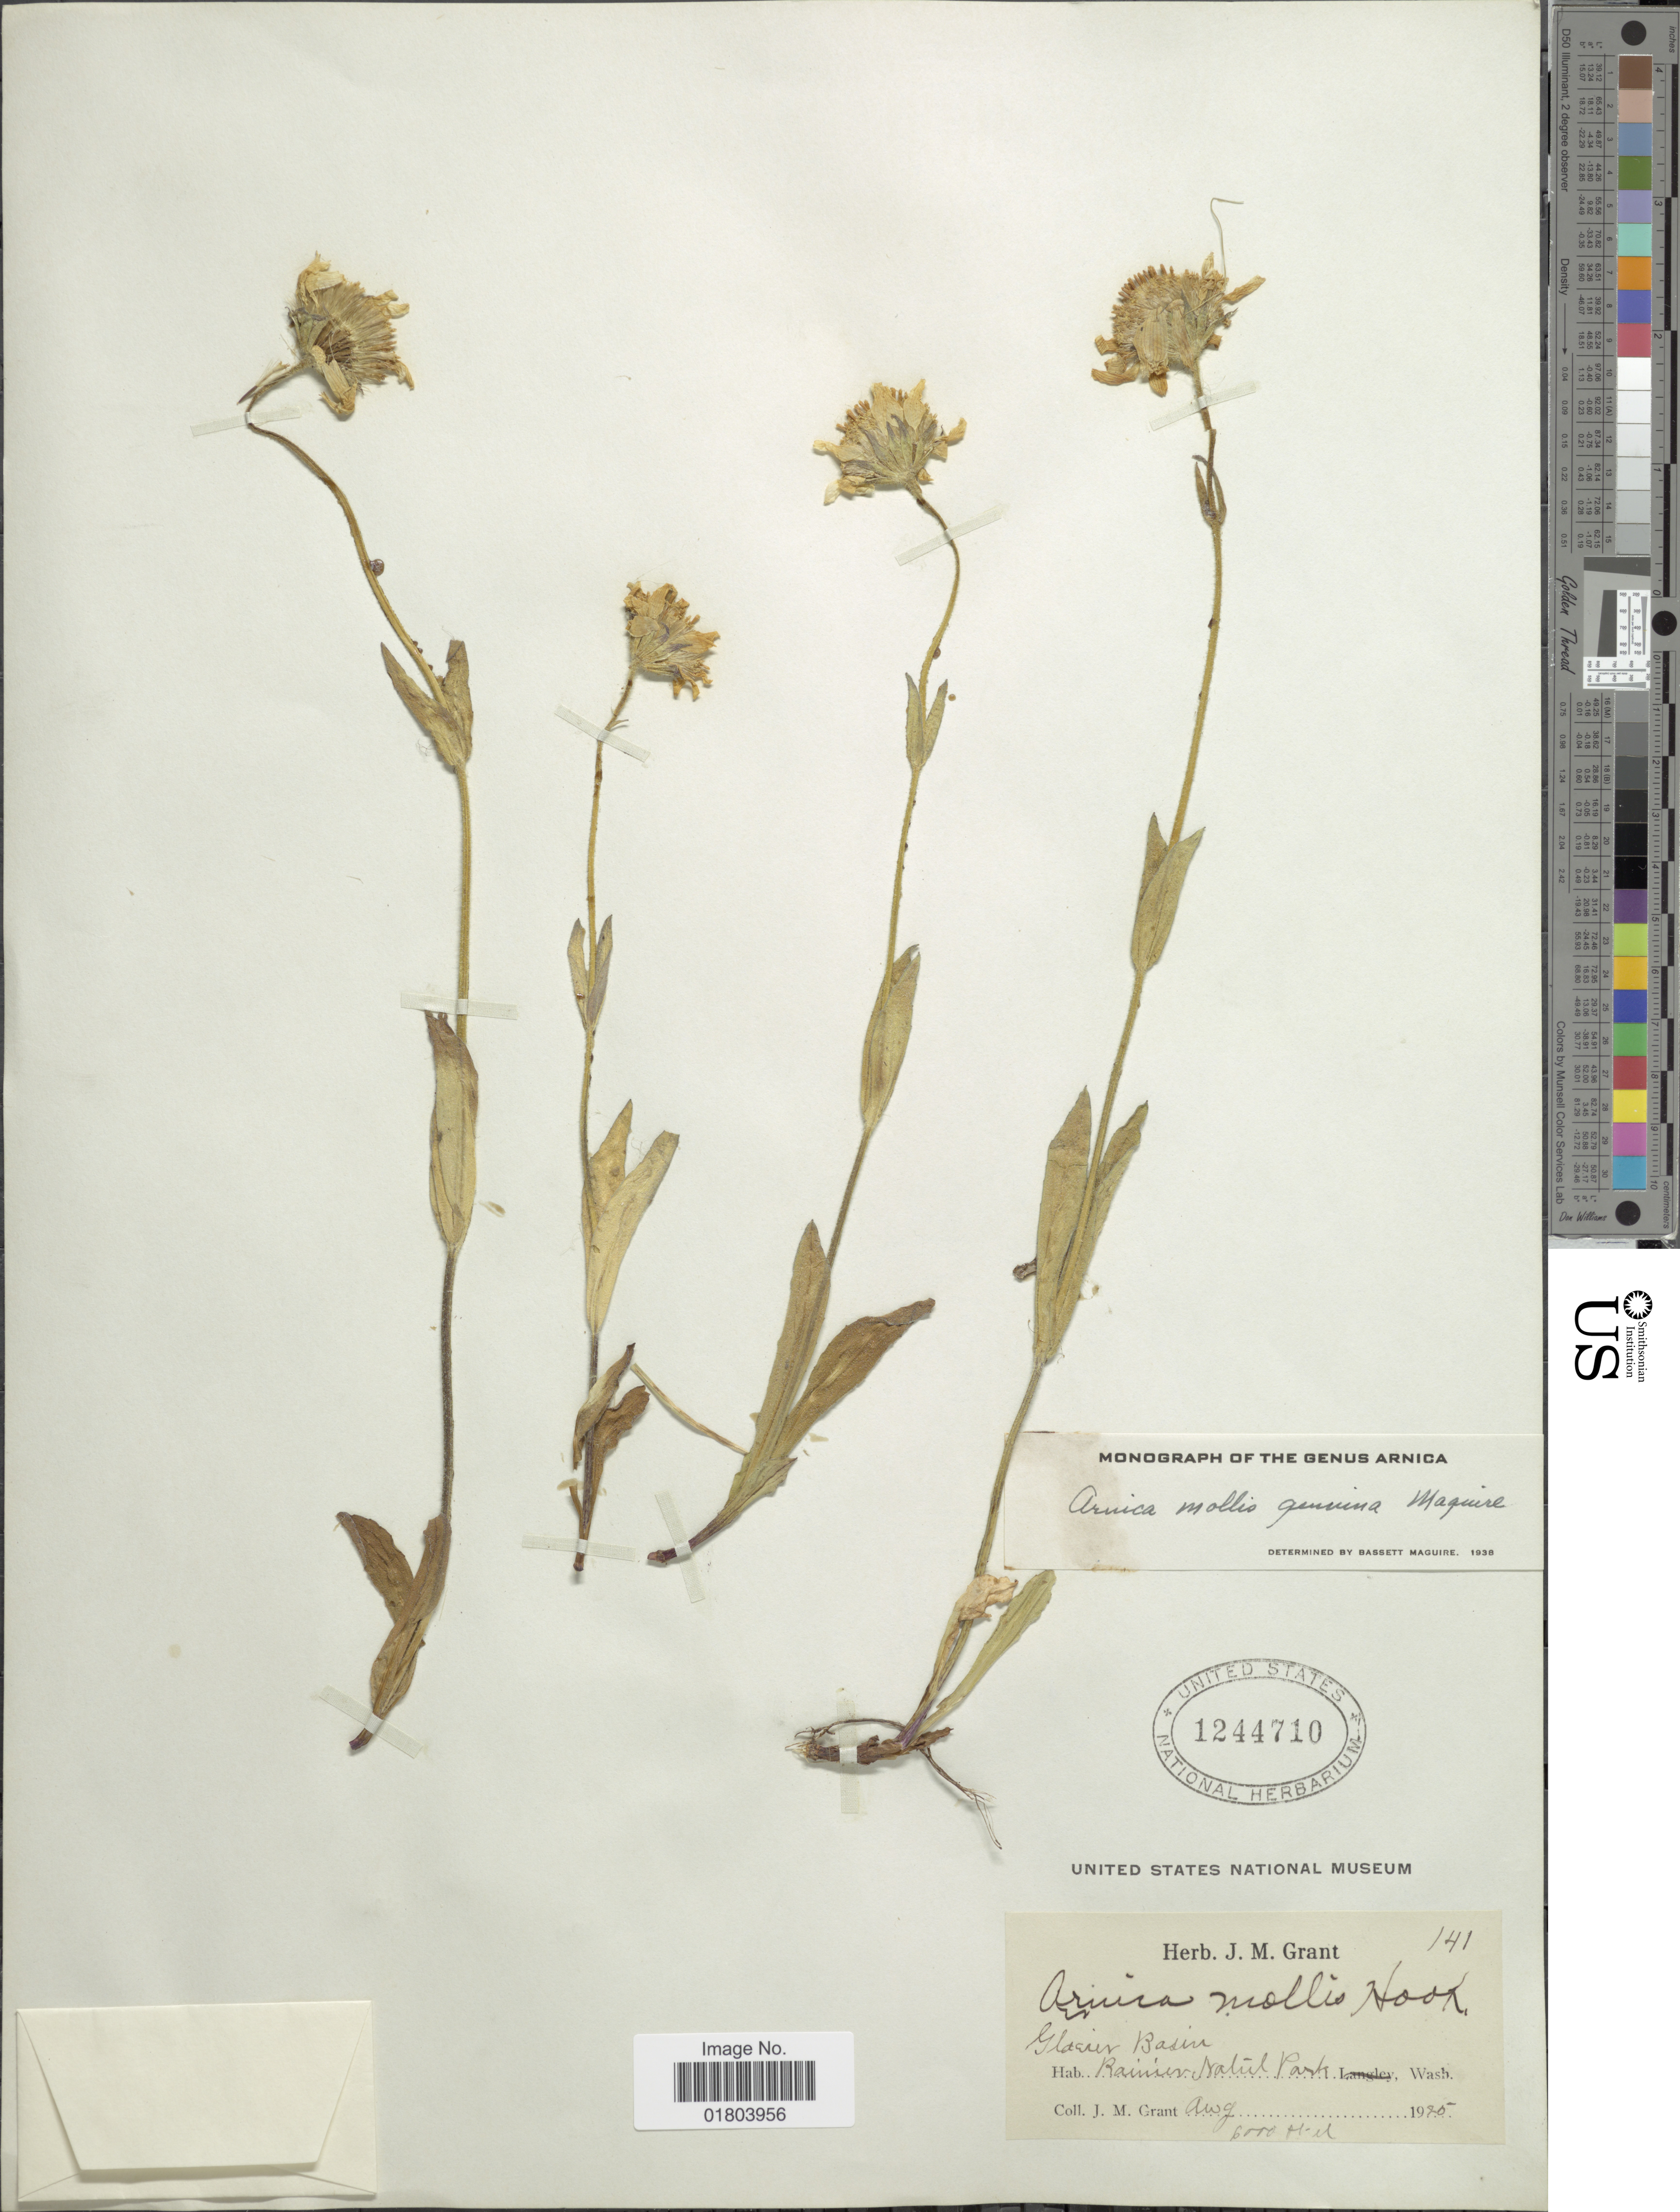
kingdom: Plantae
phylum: Tracheophyta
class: Magnoliopsida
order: Asterales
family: Asteraceae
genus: Arnica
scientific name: Arnica mollis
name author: Hook.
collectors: J. M. Grant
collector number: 141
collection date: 1925-08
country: United States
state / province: Washington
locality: Glacier Basin, Rainier National Park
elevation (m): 1829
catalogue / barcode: US 1244710